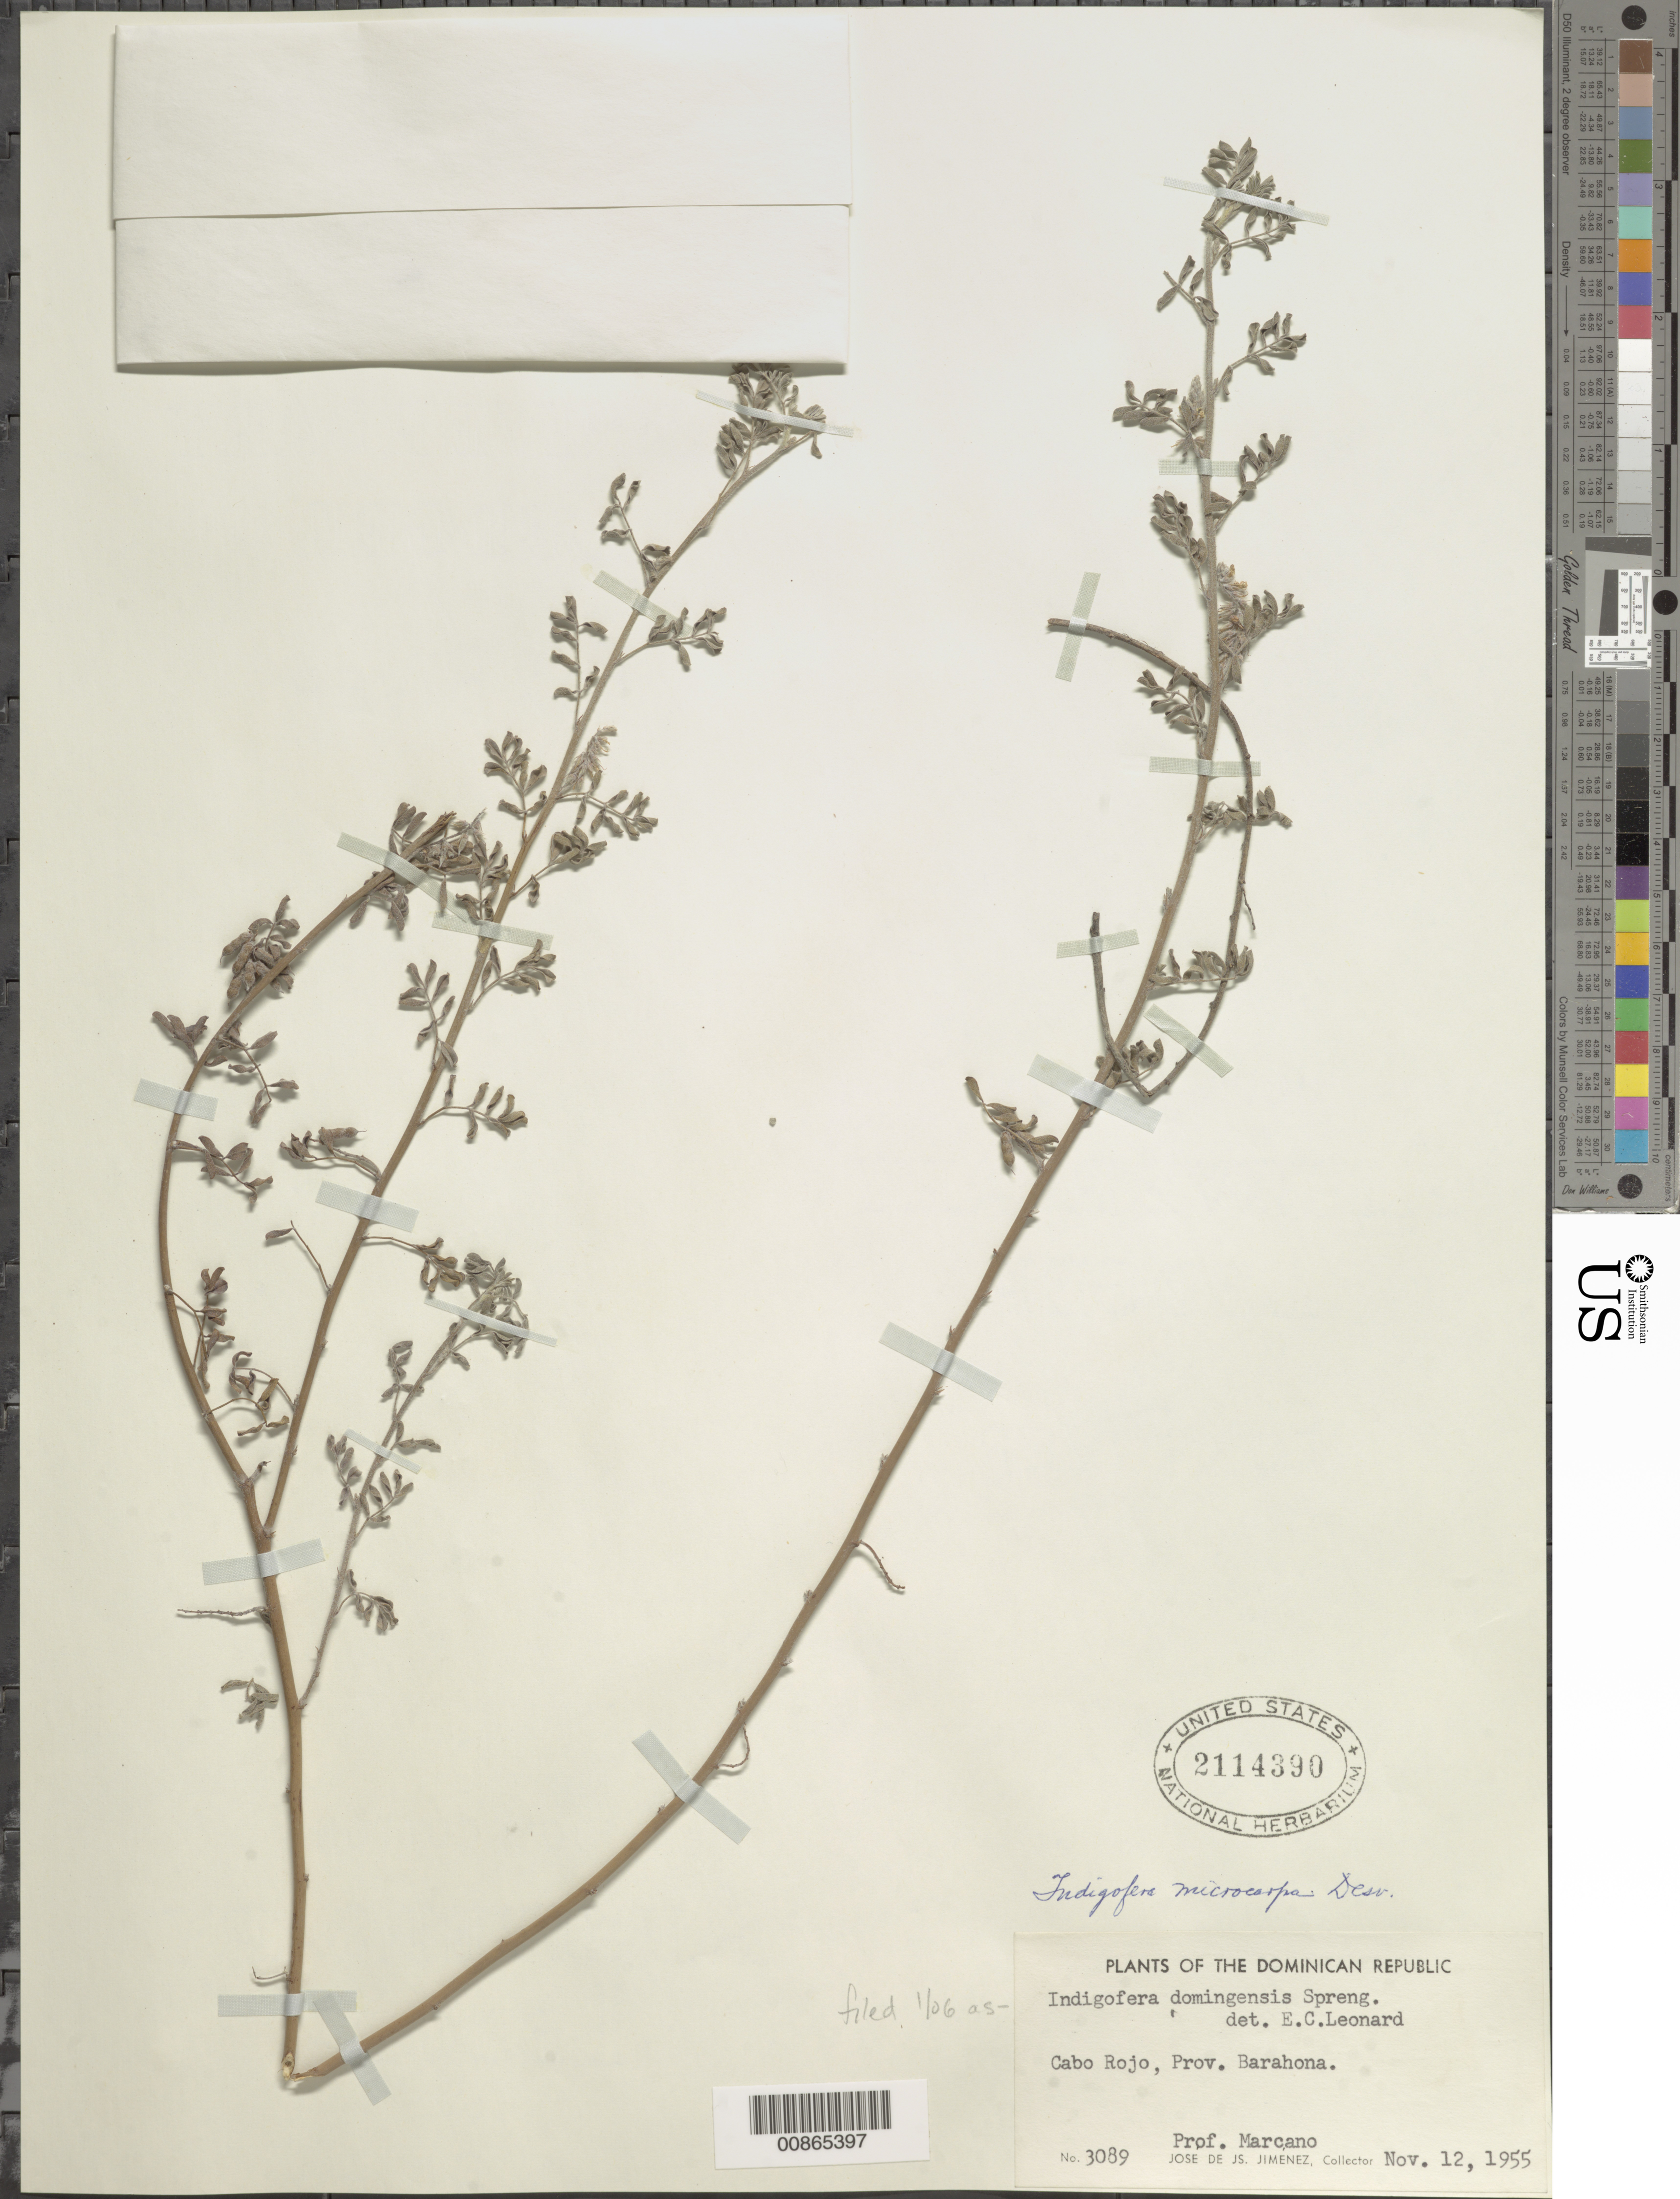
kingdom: Plantae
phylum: Tracheophyta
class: Magnoliopsida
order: Fabales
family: Fabaceae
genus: Indigofera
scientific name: Indigofera domingensis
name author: Spreng. ex DC.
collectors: J. J. Jiménez Almonte & E. J. Marcano F.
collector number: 3089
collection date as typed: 12 Nov 1955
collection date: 1955-11-12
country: Dominican Republic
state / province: Barahona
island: Hispaniola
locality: Cabo Rojo.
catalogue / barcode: US 2114390